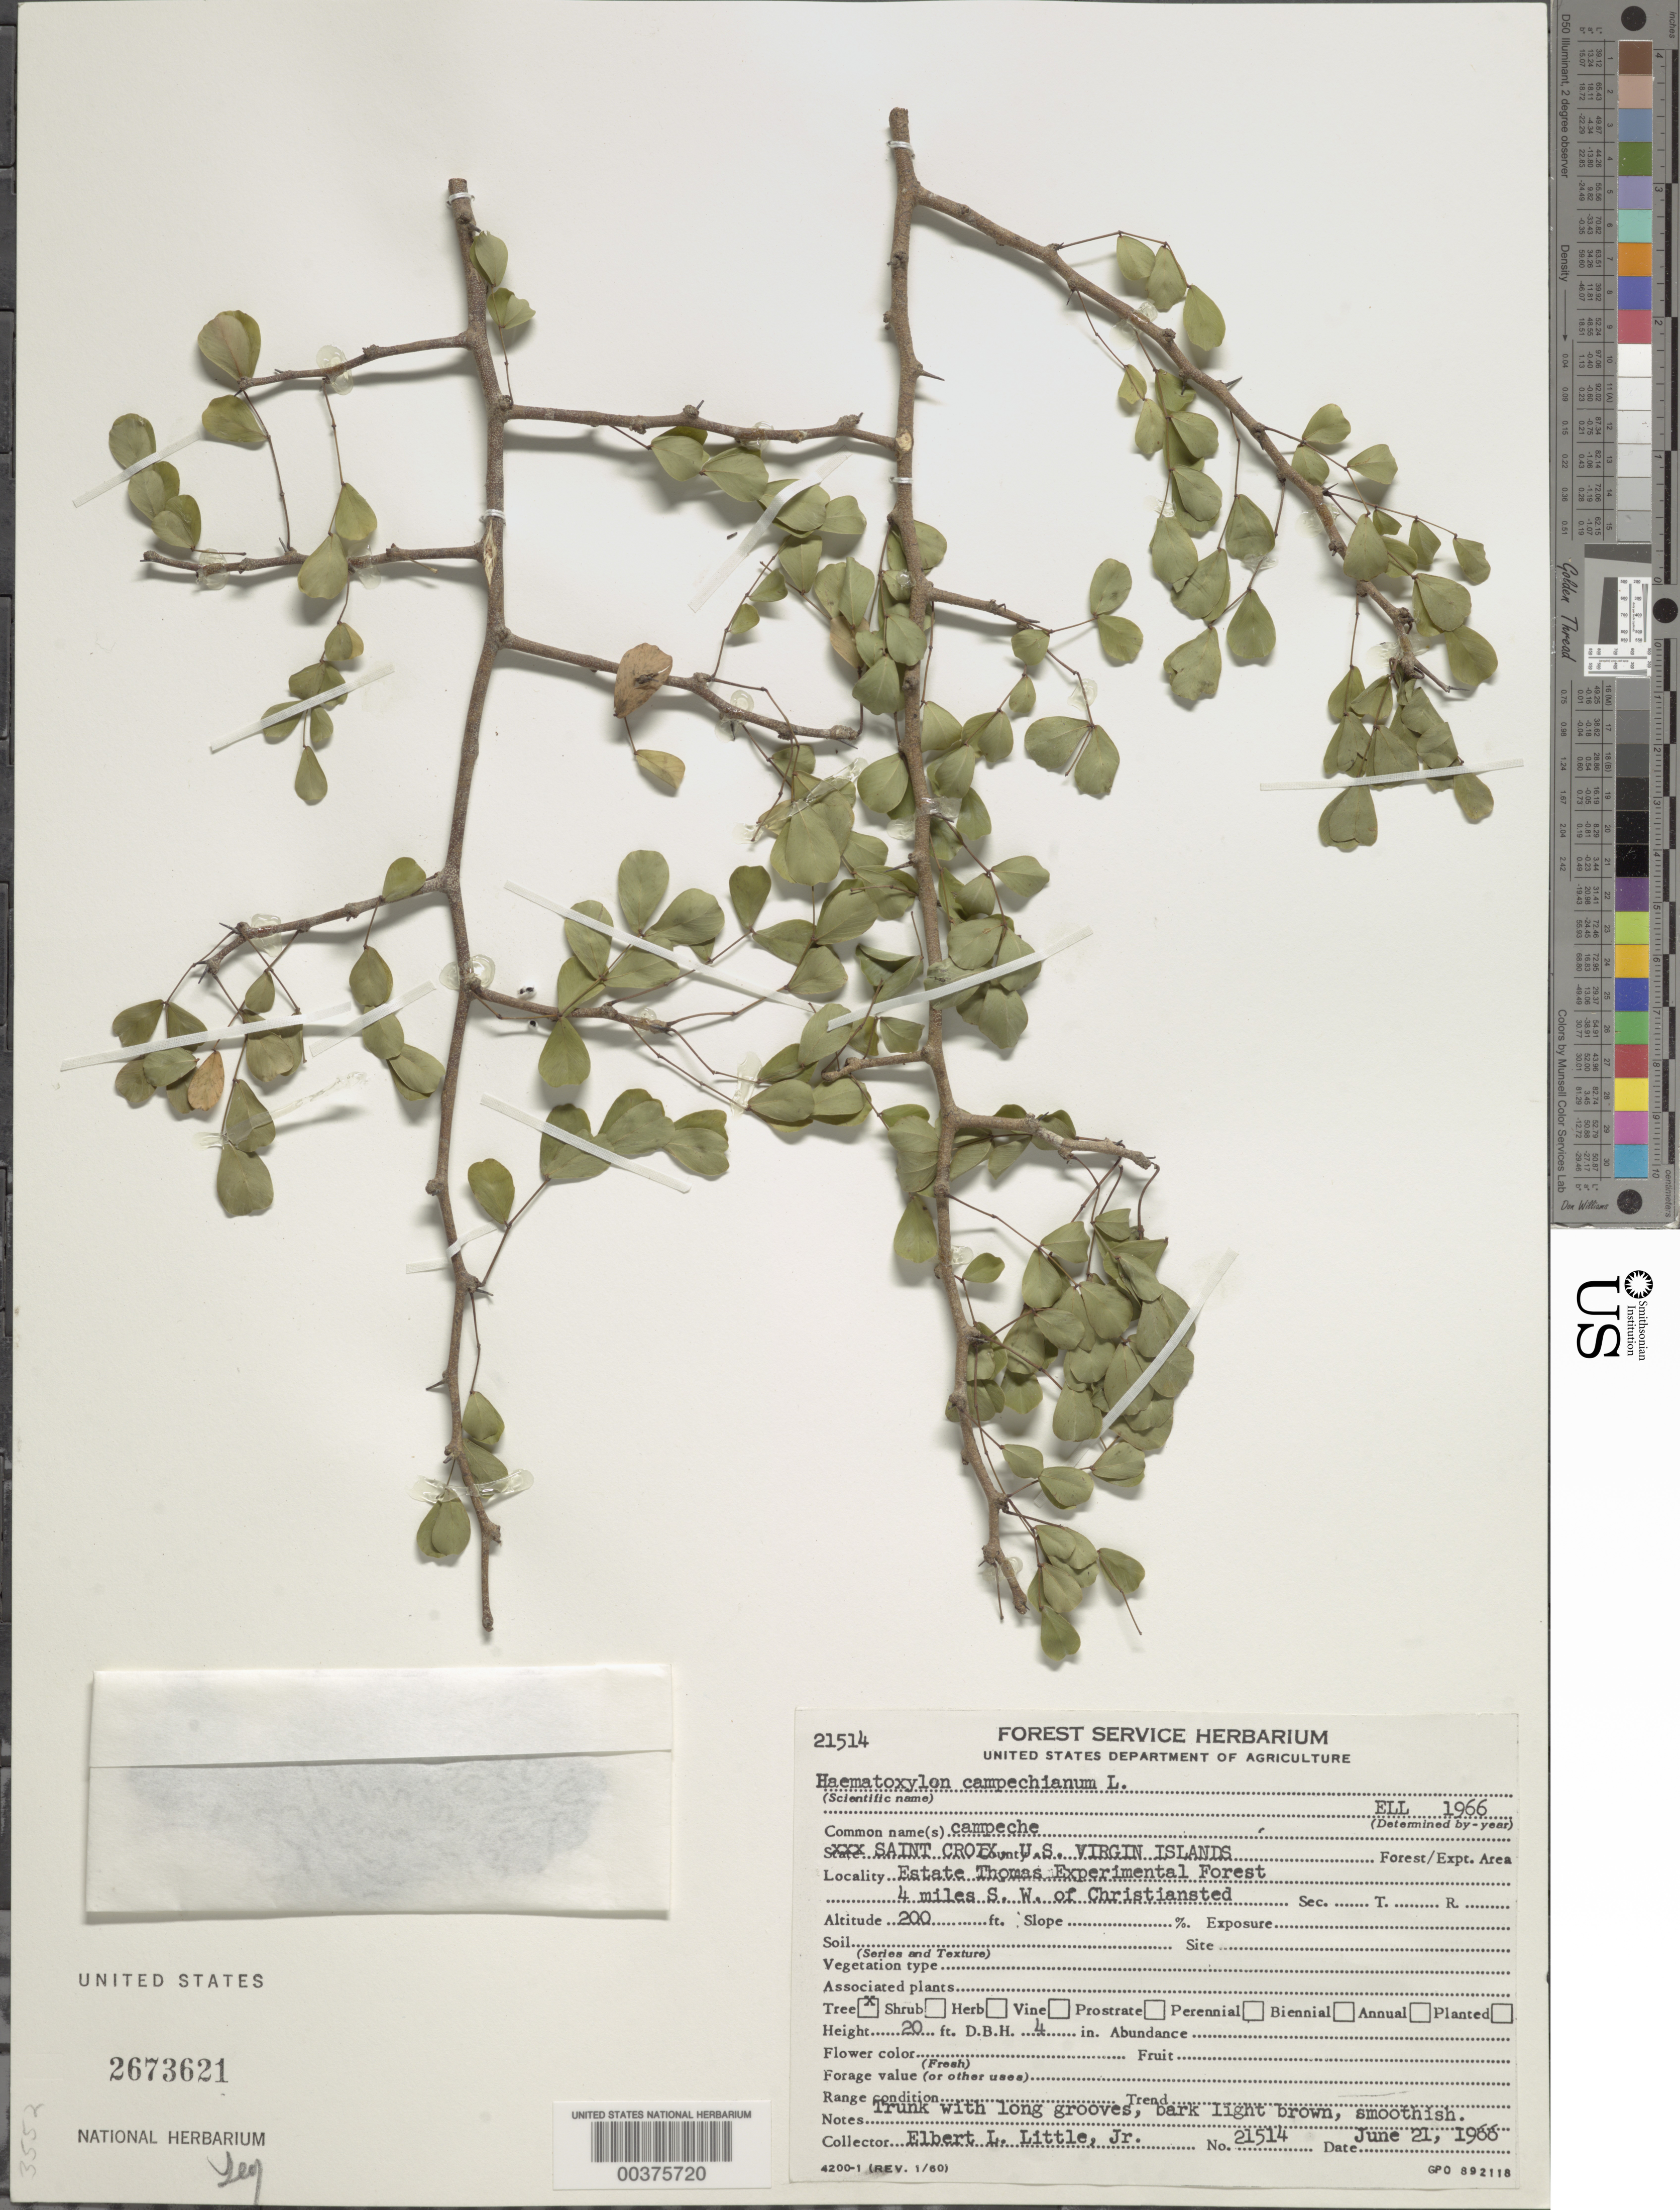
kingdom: Plantae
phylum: Tracheophyta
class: Magnoliopsida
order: Fabales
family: Fabaceae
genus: Haematoxylum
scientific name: Haematoxylum campechianum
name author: L.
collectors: E. L. Little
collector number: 21514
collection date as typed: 21 Jun 1966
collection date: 1966-06-21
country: U.S. Virgin Islands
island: St. Croix Island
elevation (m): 200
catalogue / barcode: US 2673621